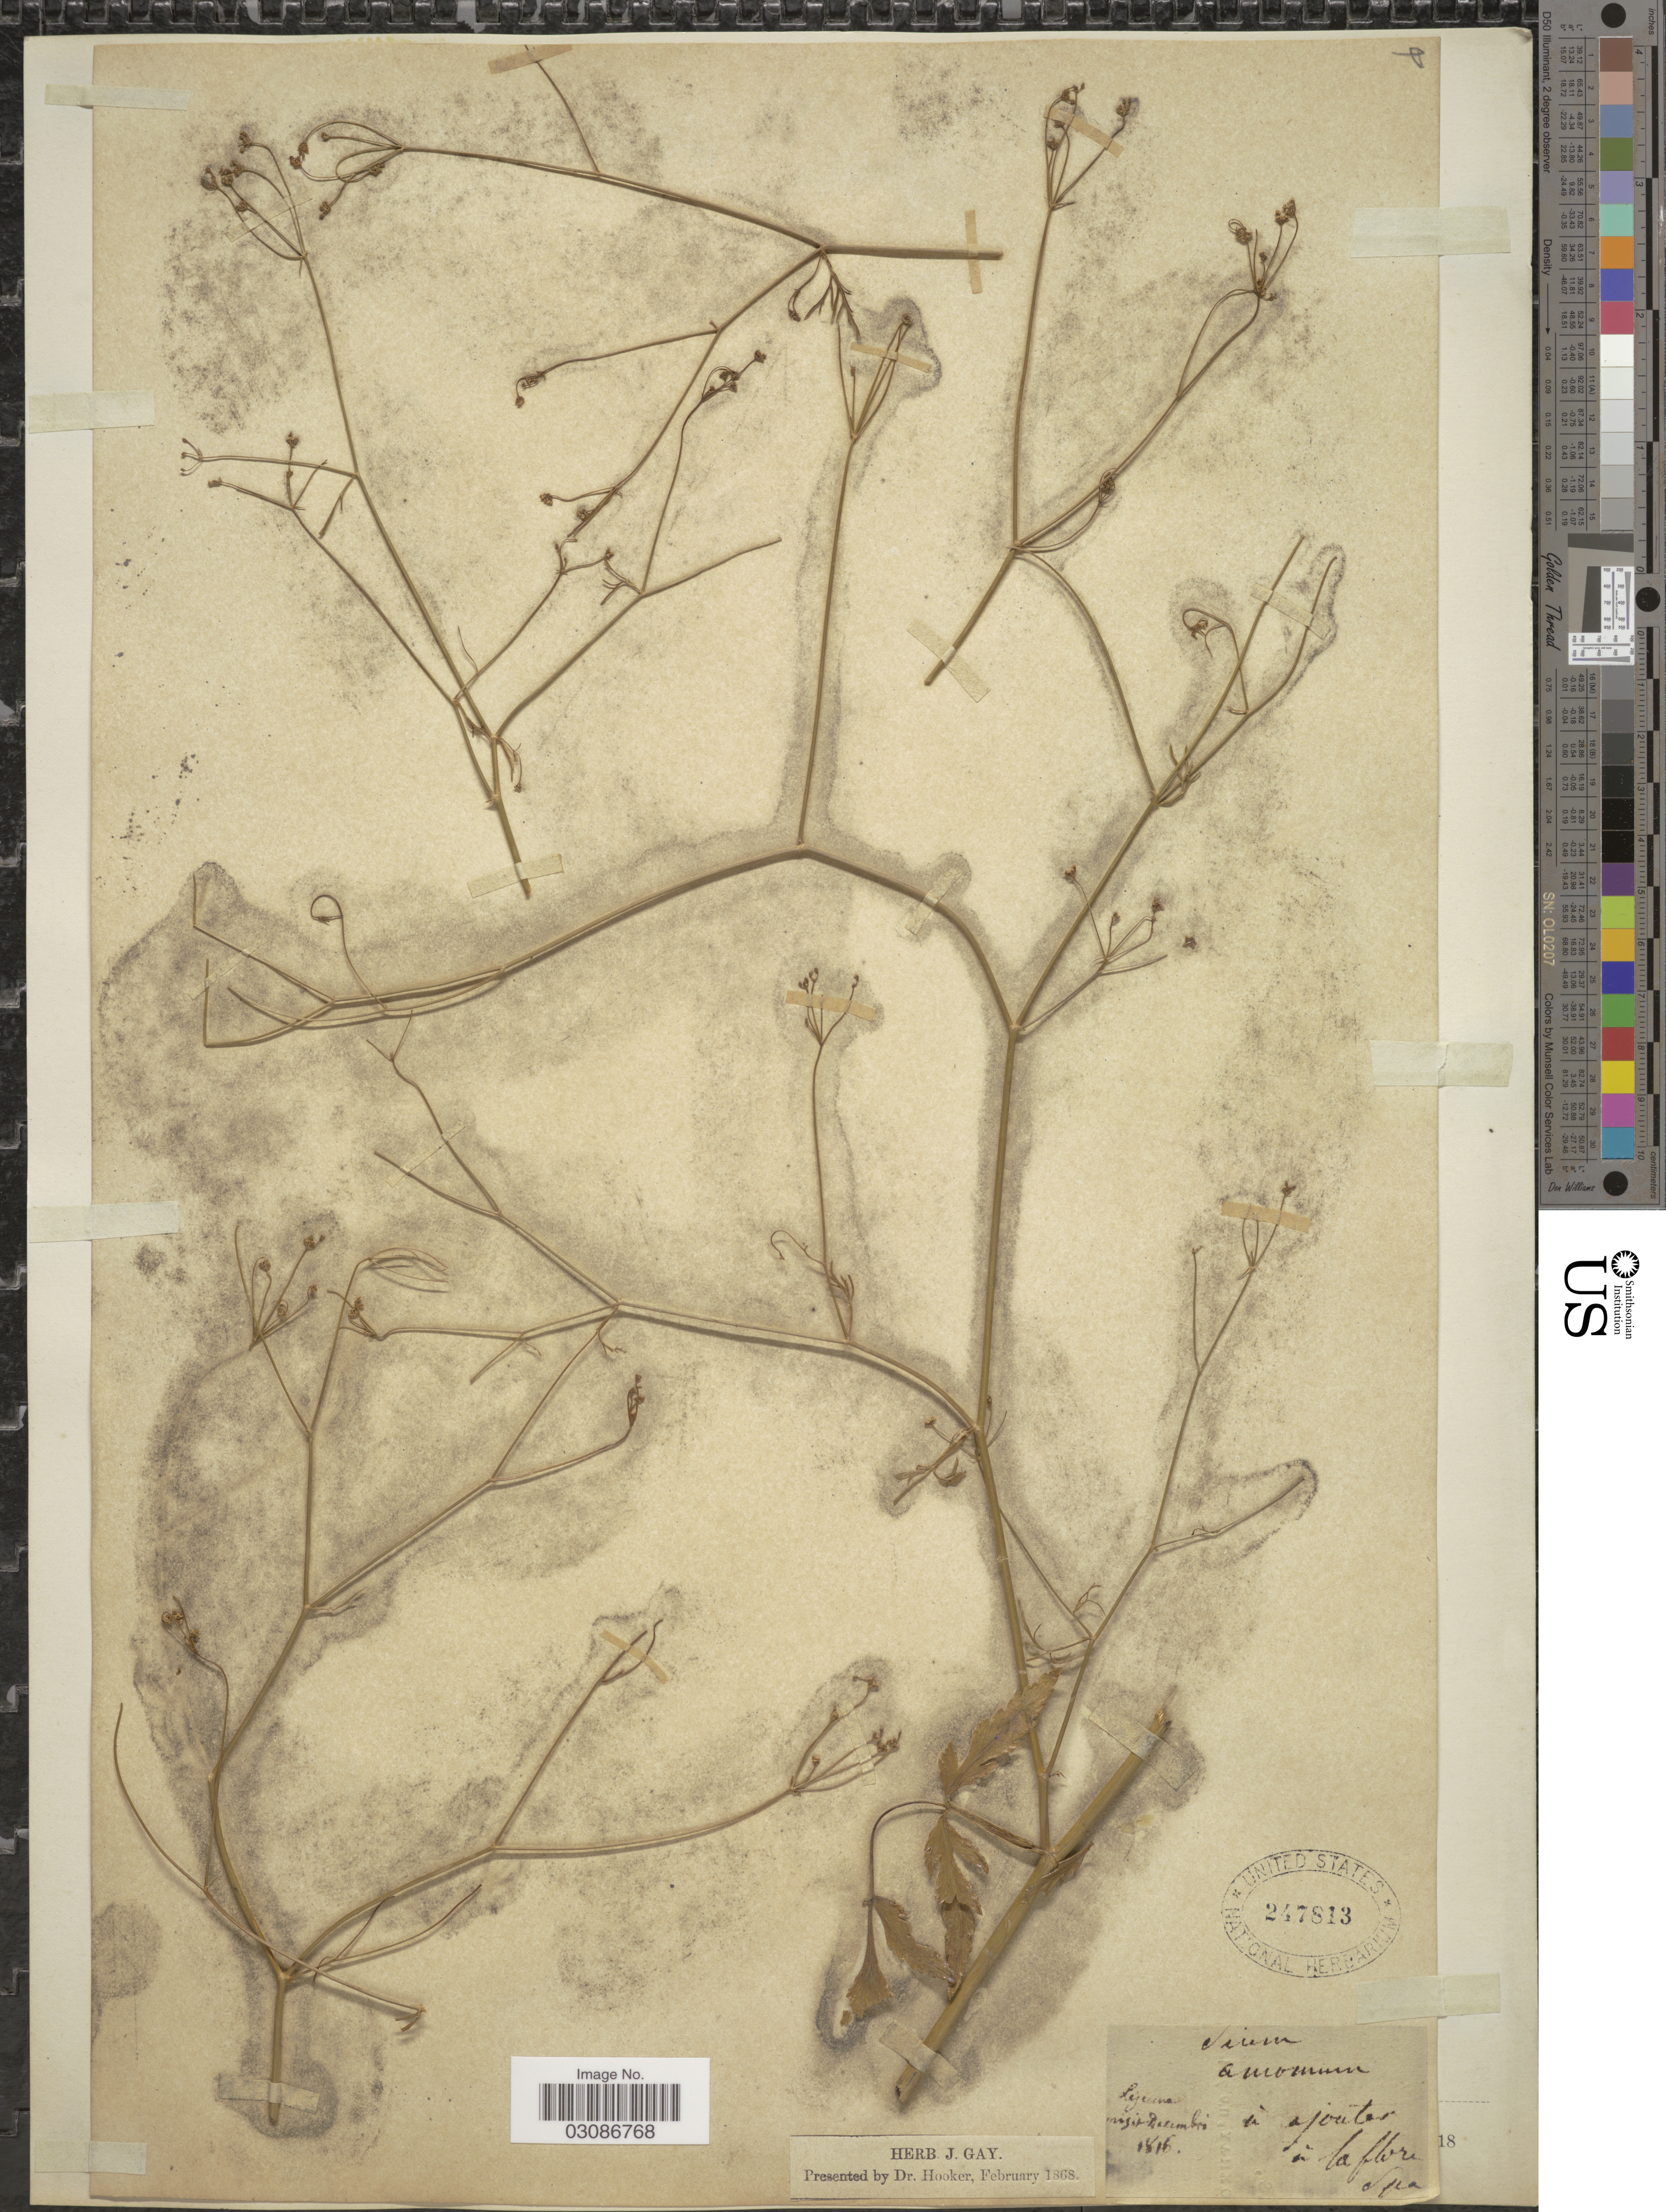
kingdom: Plantae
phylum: Tracheophyta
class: Magnoliopsida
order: Apiales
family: Apiaceae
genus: Sium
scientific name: Sium amomum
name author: (L.) A. Roth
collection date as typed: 18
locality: In ajouter a la flore.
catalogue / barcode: US 247813